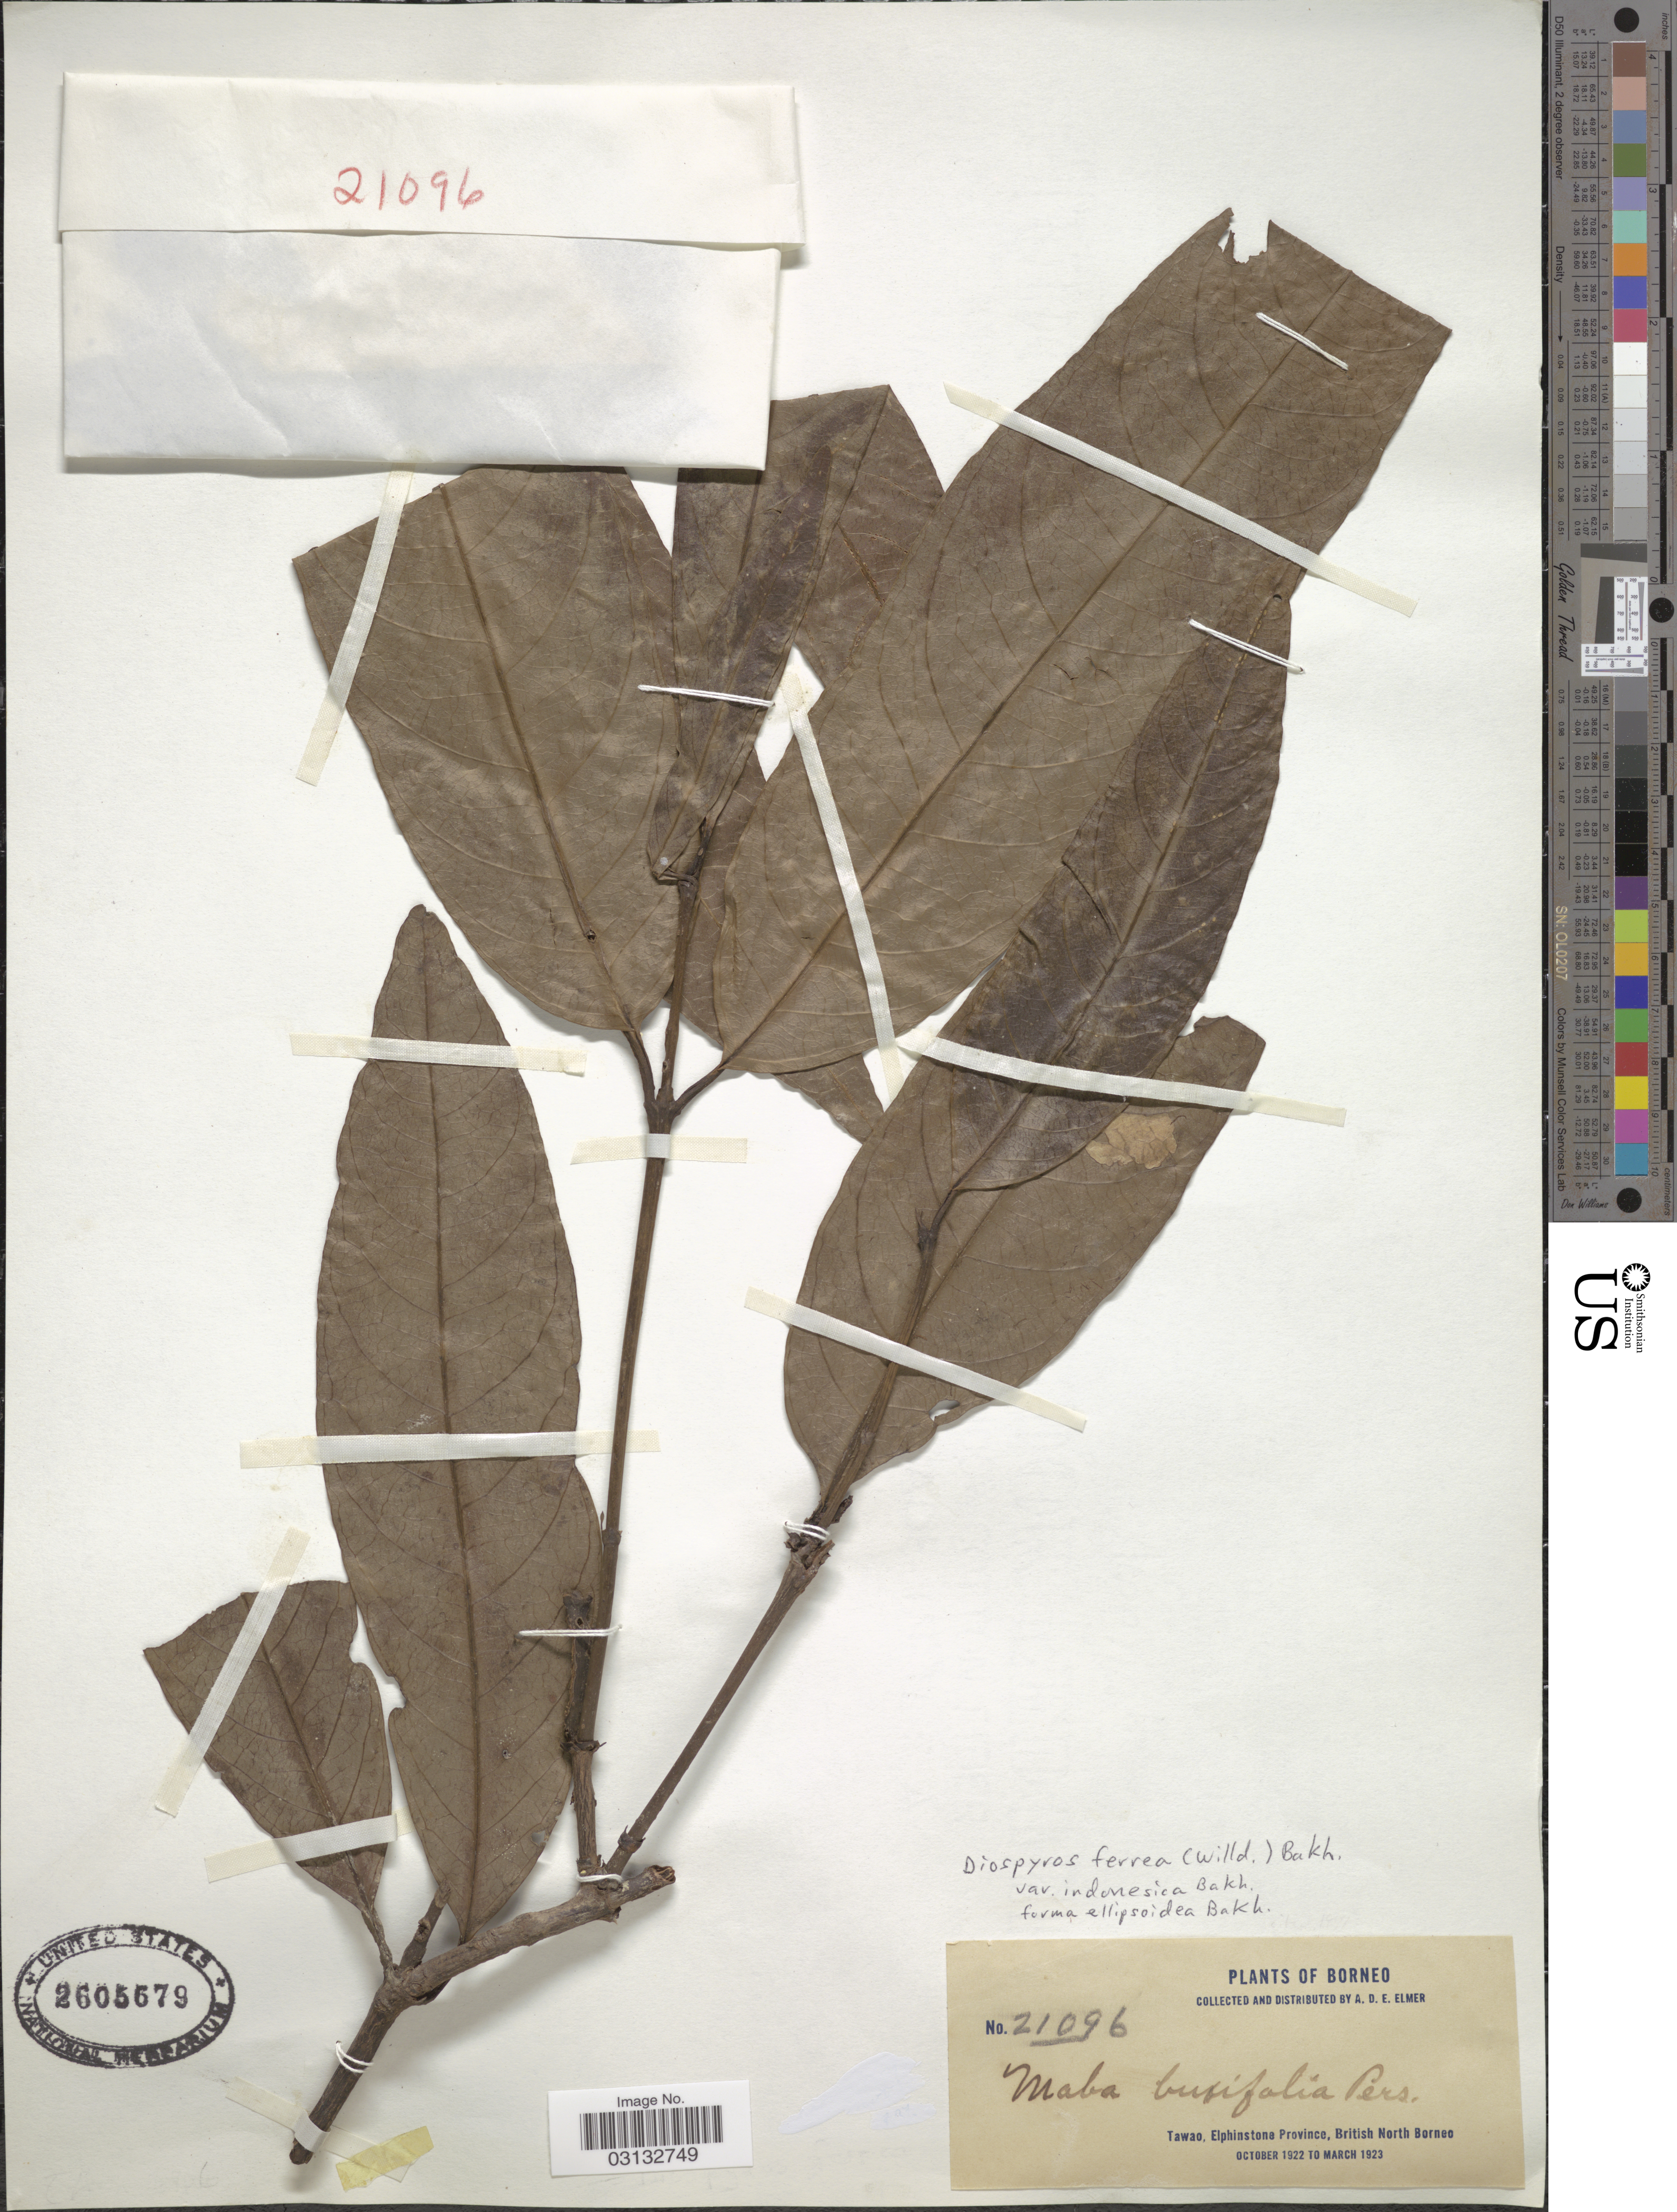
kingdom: Plantae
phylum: Tracheophyta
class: Magnoliopsida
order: Ericales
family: Ebenaceae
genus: Diospyros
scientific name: Diospyros ferrea var. indonesica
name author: Bakh.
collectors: A. D. E. Elmer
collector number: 21096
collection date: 1922-10/1923-03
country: Malaysia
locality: Tawao, Elphinstone Province, British North Borneo.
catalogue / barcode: US 2605679